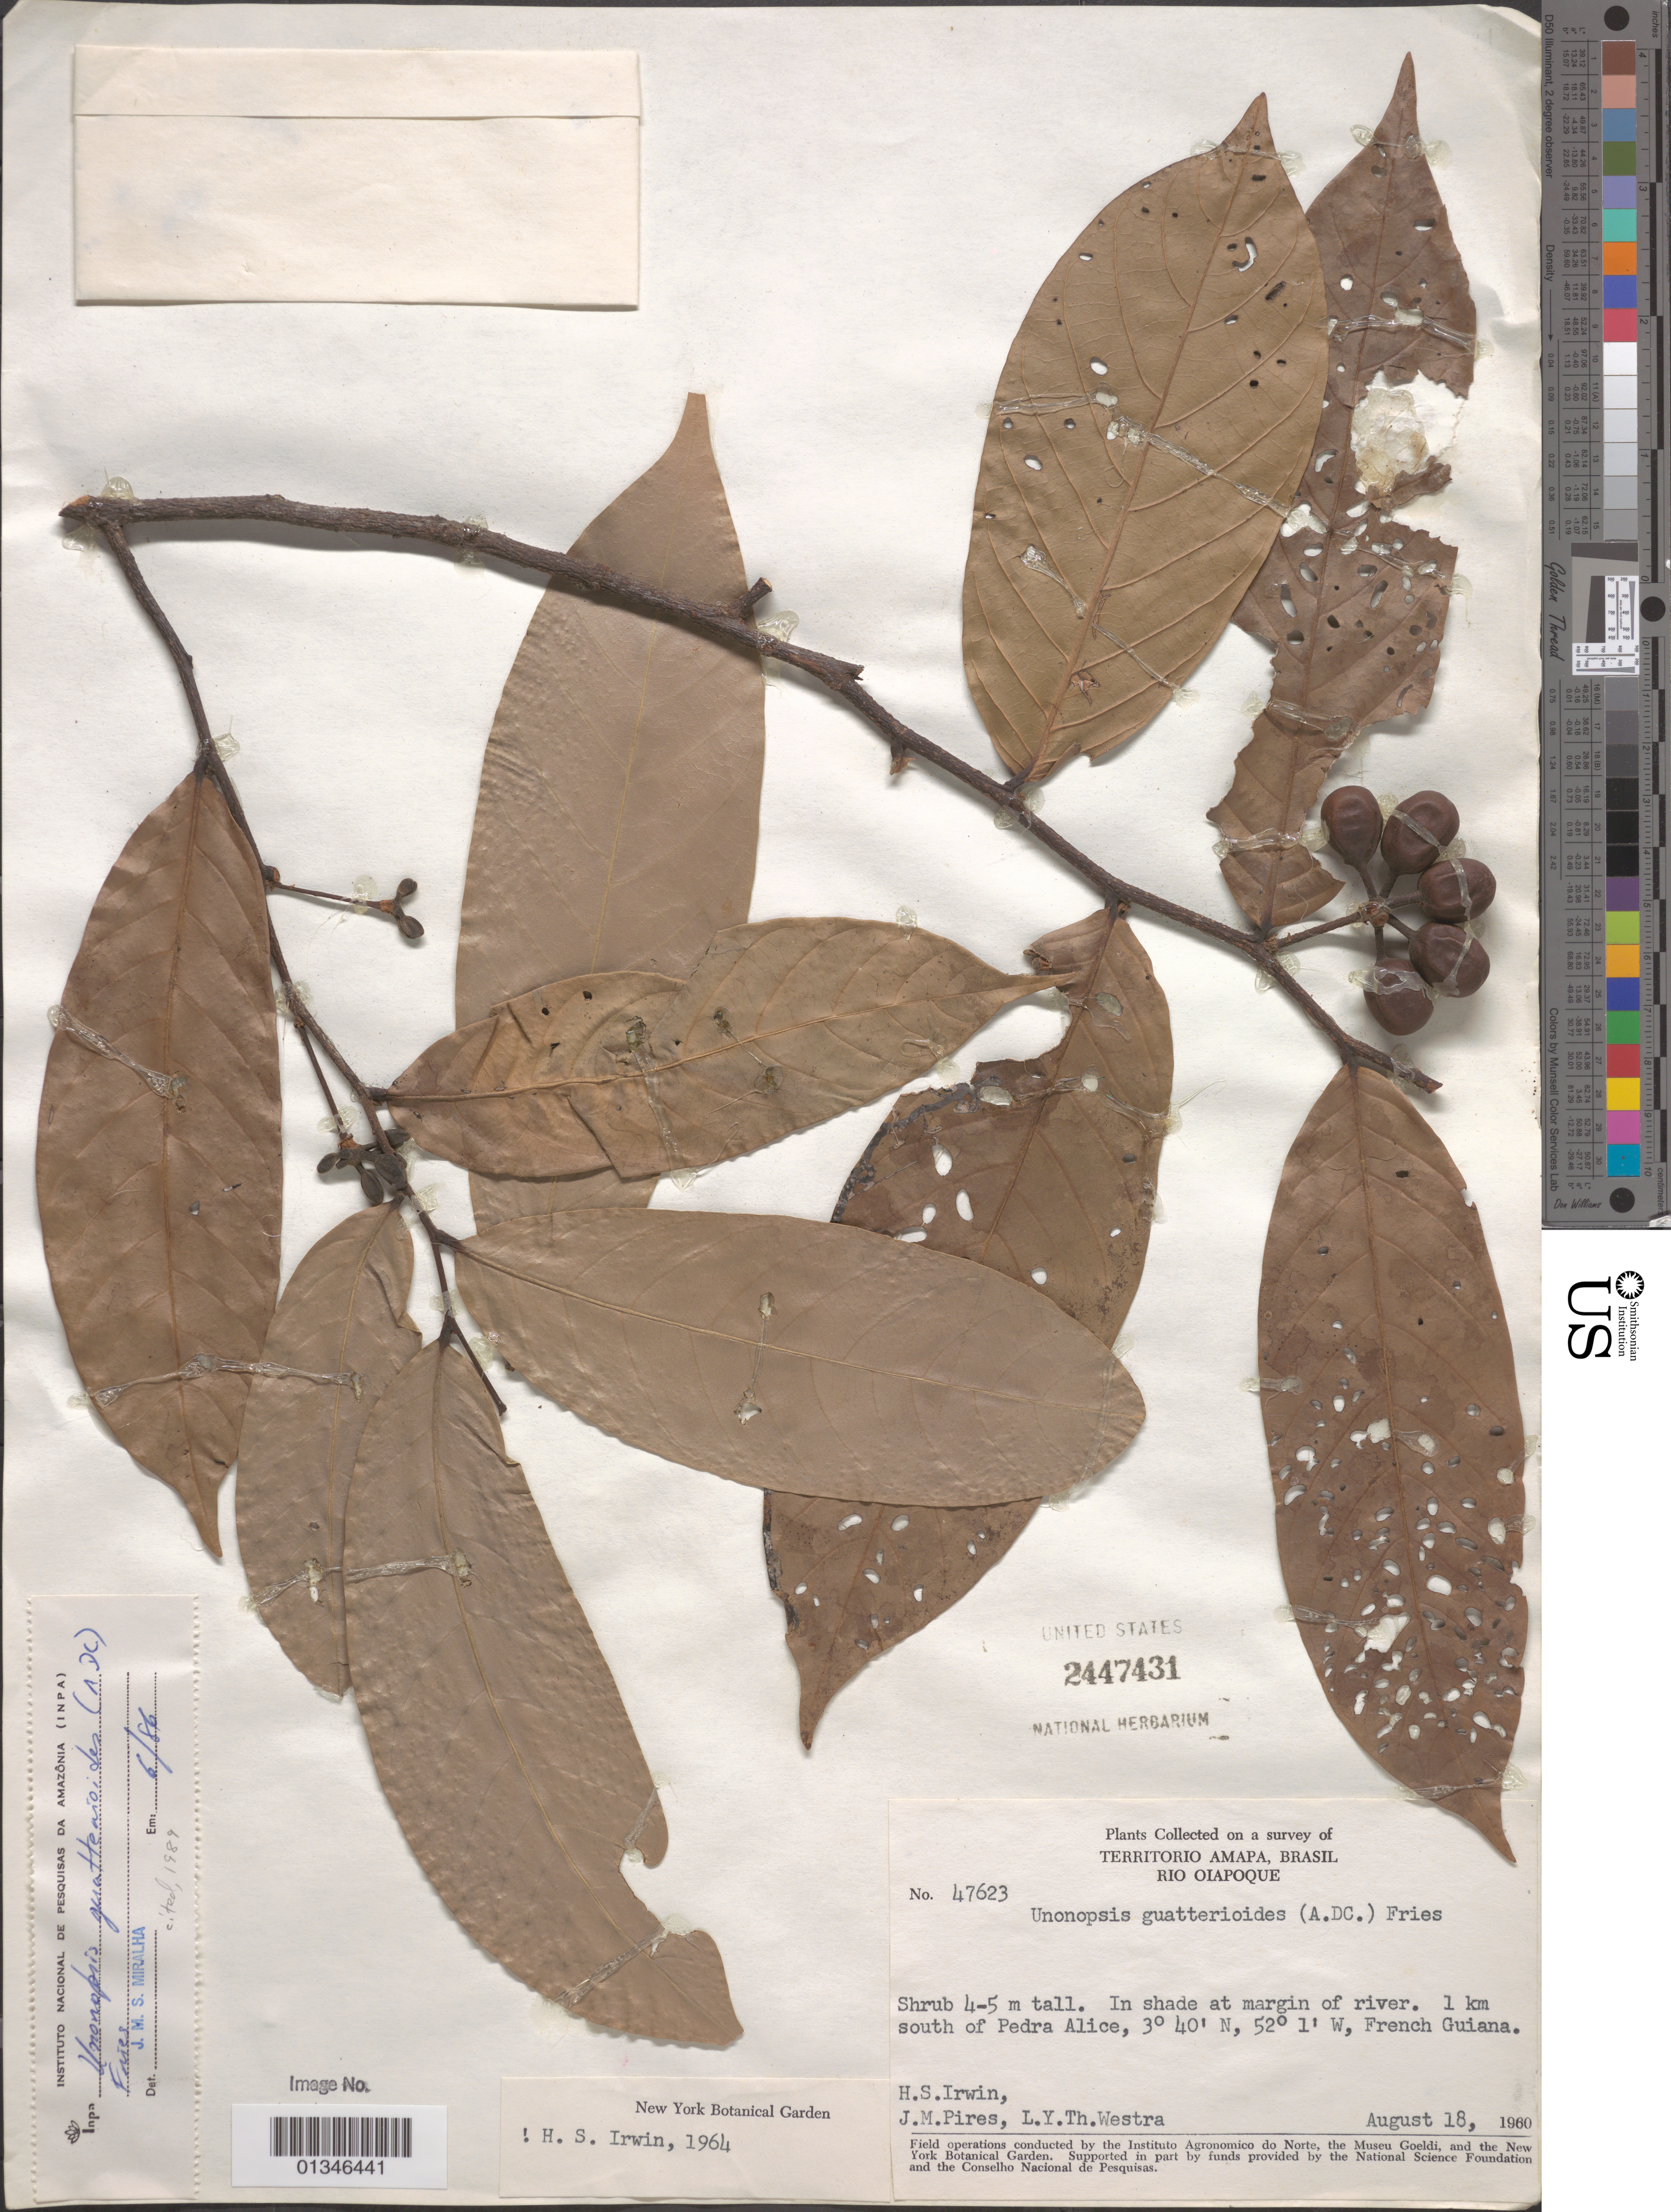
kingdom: Plantae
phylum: Tracheophyta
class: Magnoliopsida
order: Magnoliales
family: Annonaceae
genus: Unonopsis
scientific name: Unonopsis guatterioides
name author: (A. DC.) R.E. Fr.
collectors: H. Irwin, J. M. Pires & L. Y. T. Westra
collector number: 47623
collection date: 1960-08-18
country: French Guiana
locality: Plants collected on a survey of Territorio Amapa, Brasil, Rio Oiapoque. 1 km south of Pedra Alice, French Guiana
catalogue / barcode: US 2447431